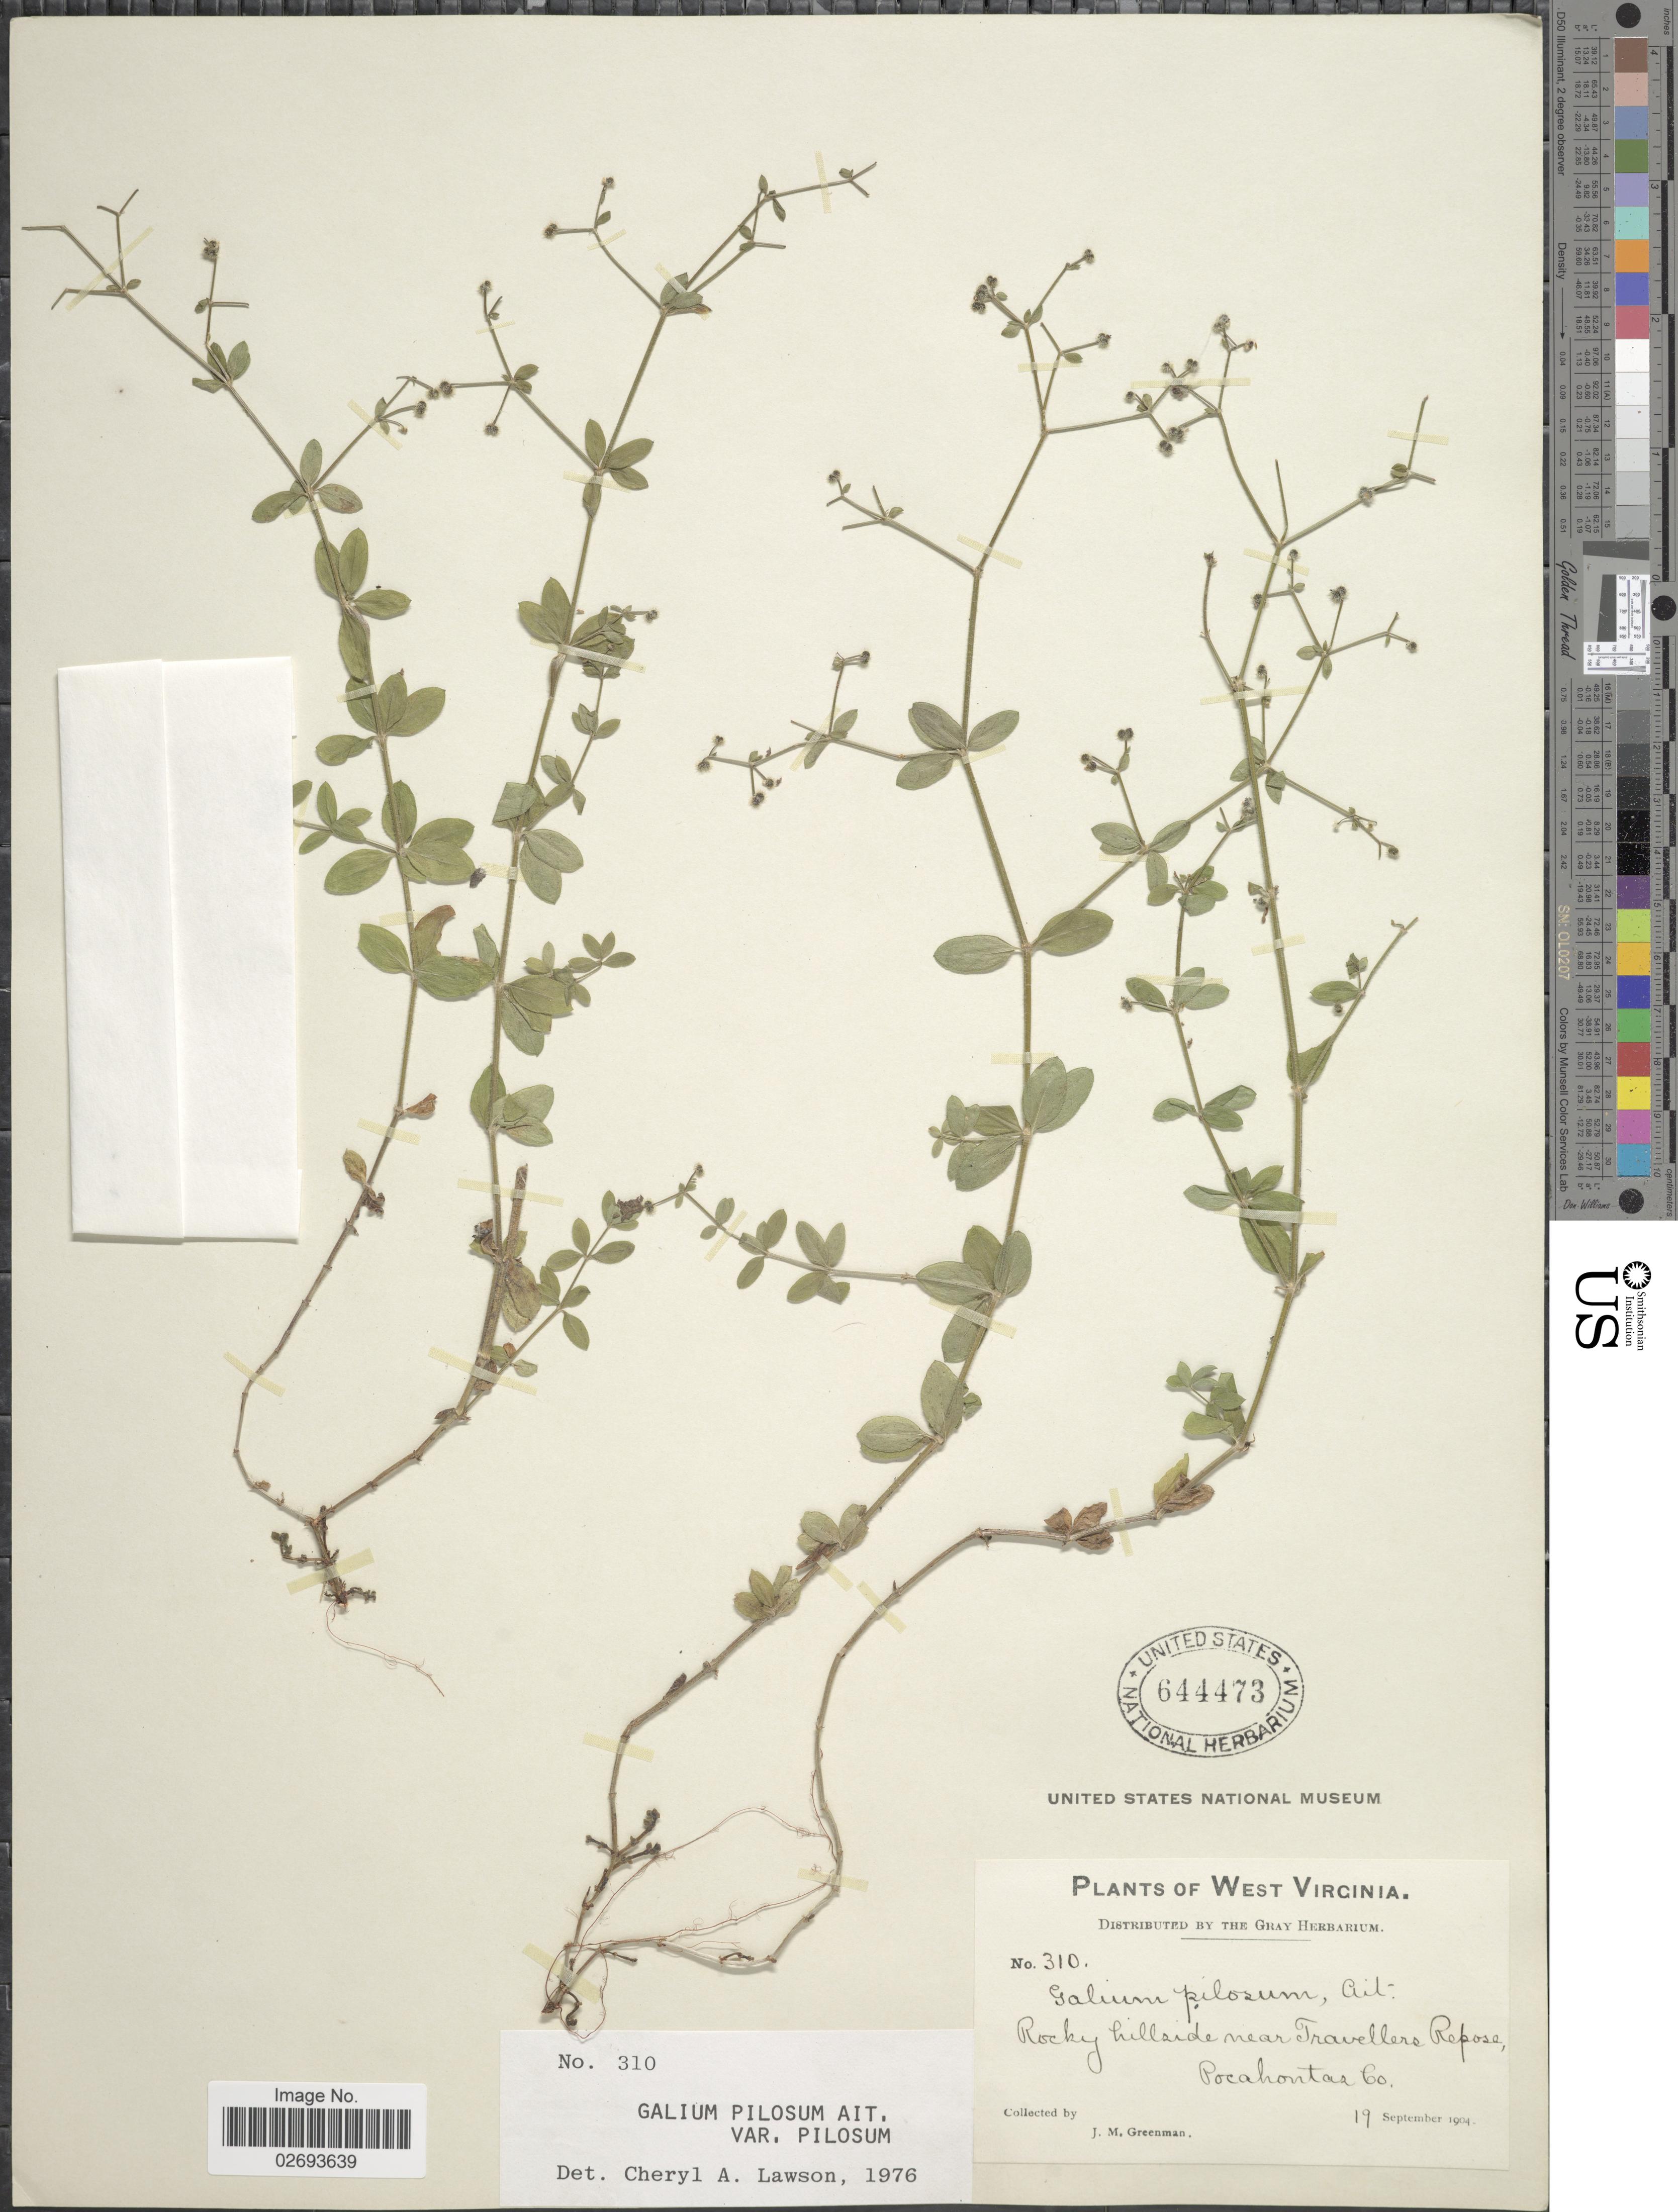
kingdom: Plantae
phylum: Tracheophyta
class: Magnoliopsida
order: Gentianales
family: Rubiaceae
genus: Galium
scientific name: Galium pilosum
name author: Aiton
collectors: J. M. Greenman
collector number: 310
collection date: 1904-09-19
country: United States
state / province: West Virginia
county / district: Pocahontas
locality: Rocky Hillsde near Travellers Repose, Pocahontas Co.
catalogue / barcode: US 644473